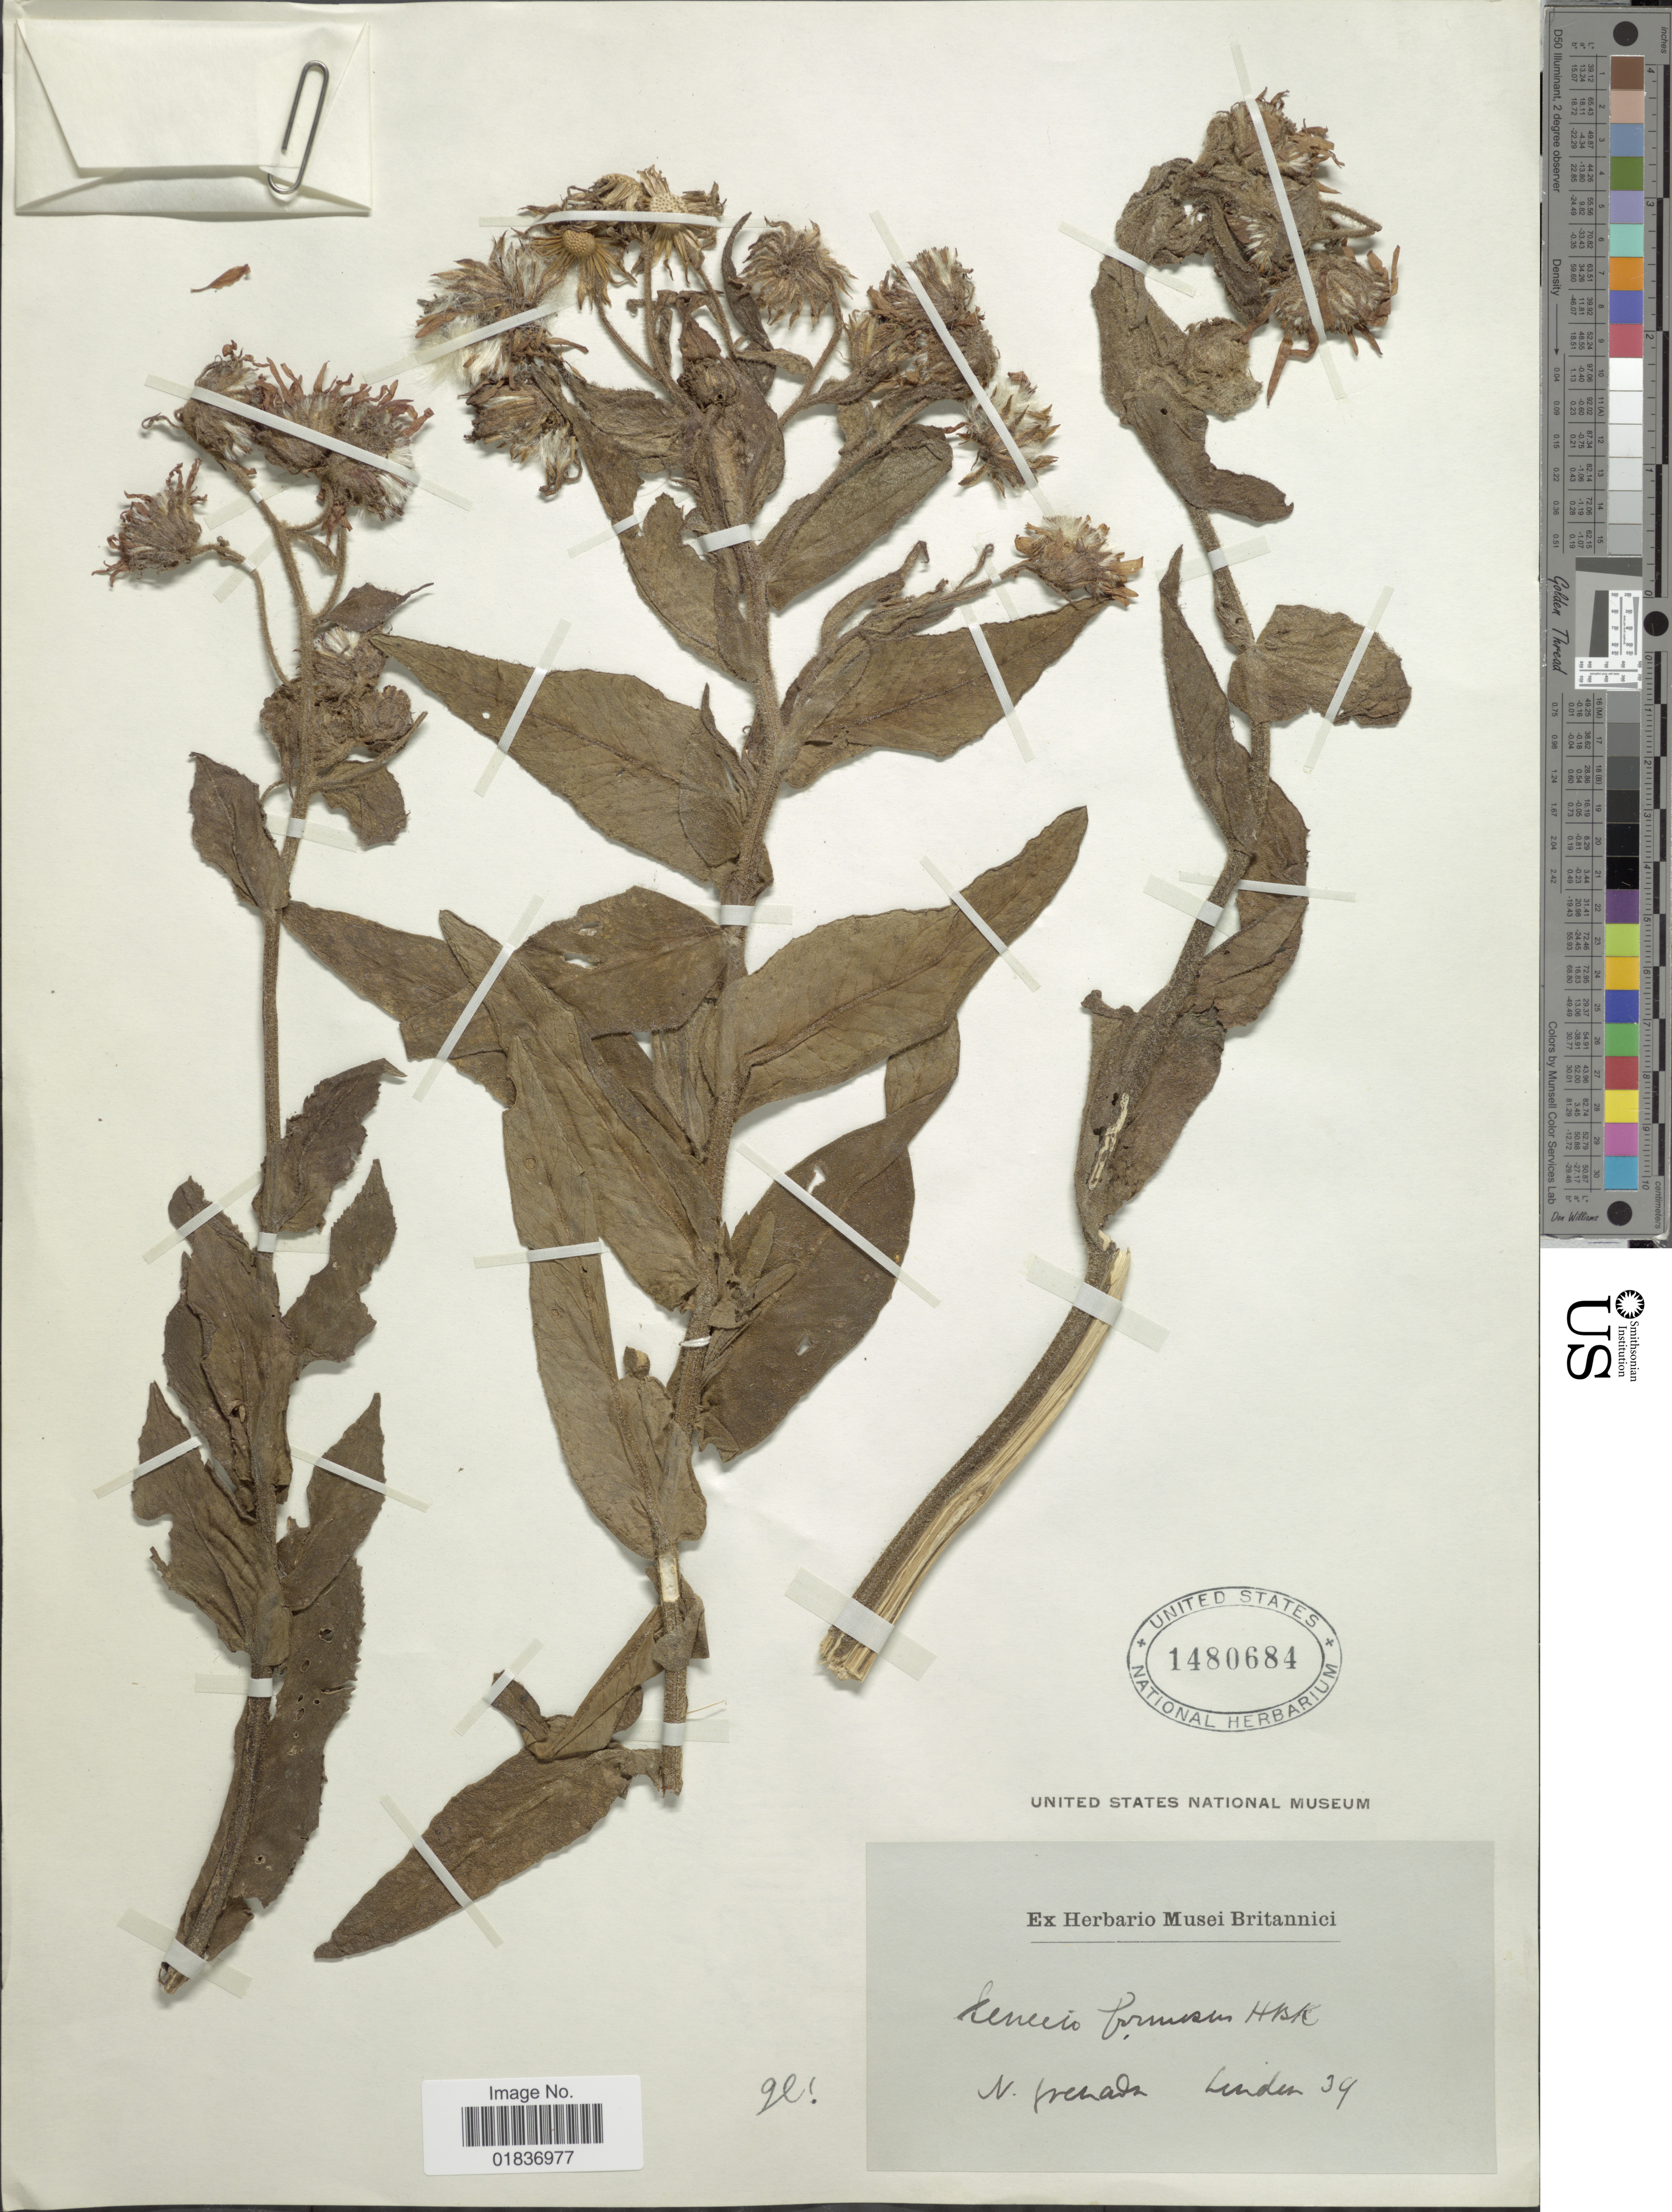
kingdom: Plantae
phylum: Tracheophyta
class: Magnoliopsida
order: Asterales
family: Asteraceae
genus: Senecio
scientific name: Senecio wedglacialis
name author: Cuatrec.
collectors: -- Linden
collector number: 34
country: Colombia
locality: N. Grenada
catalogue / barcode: US 1480684